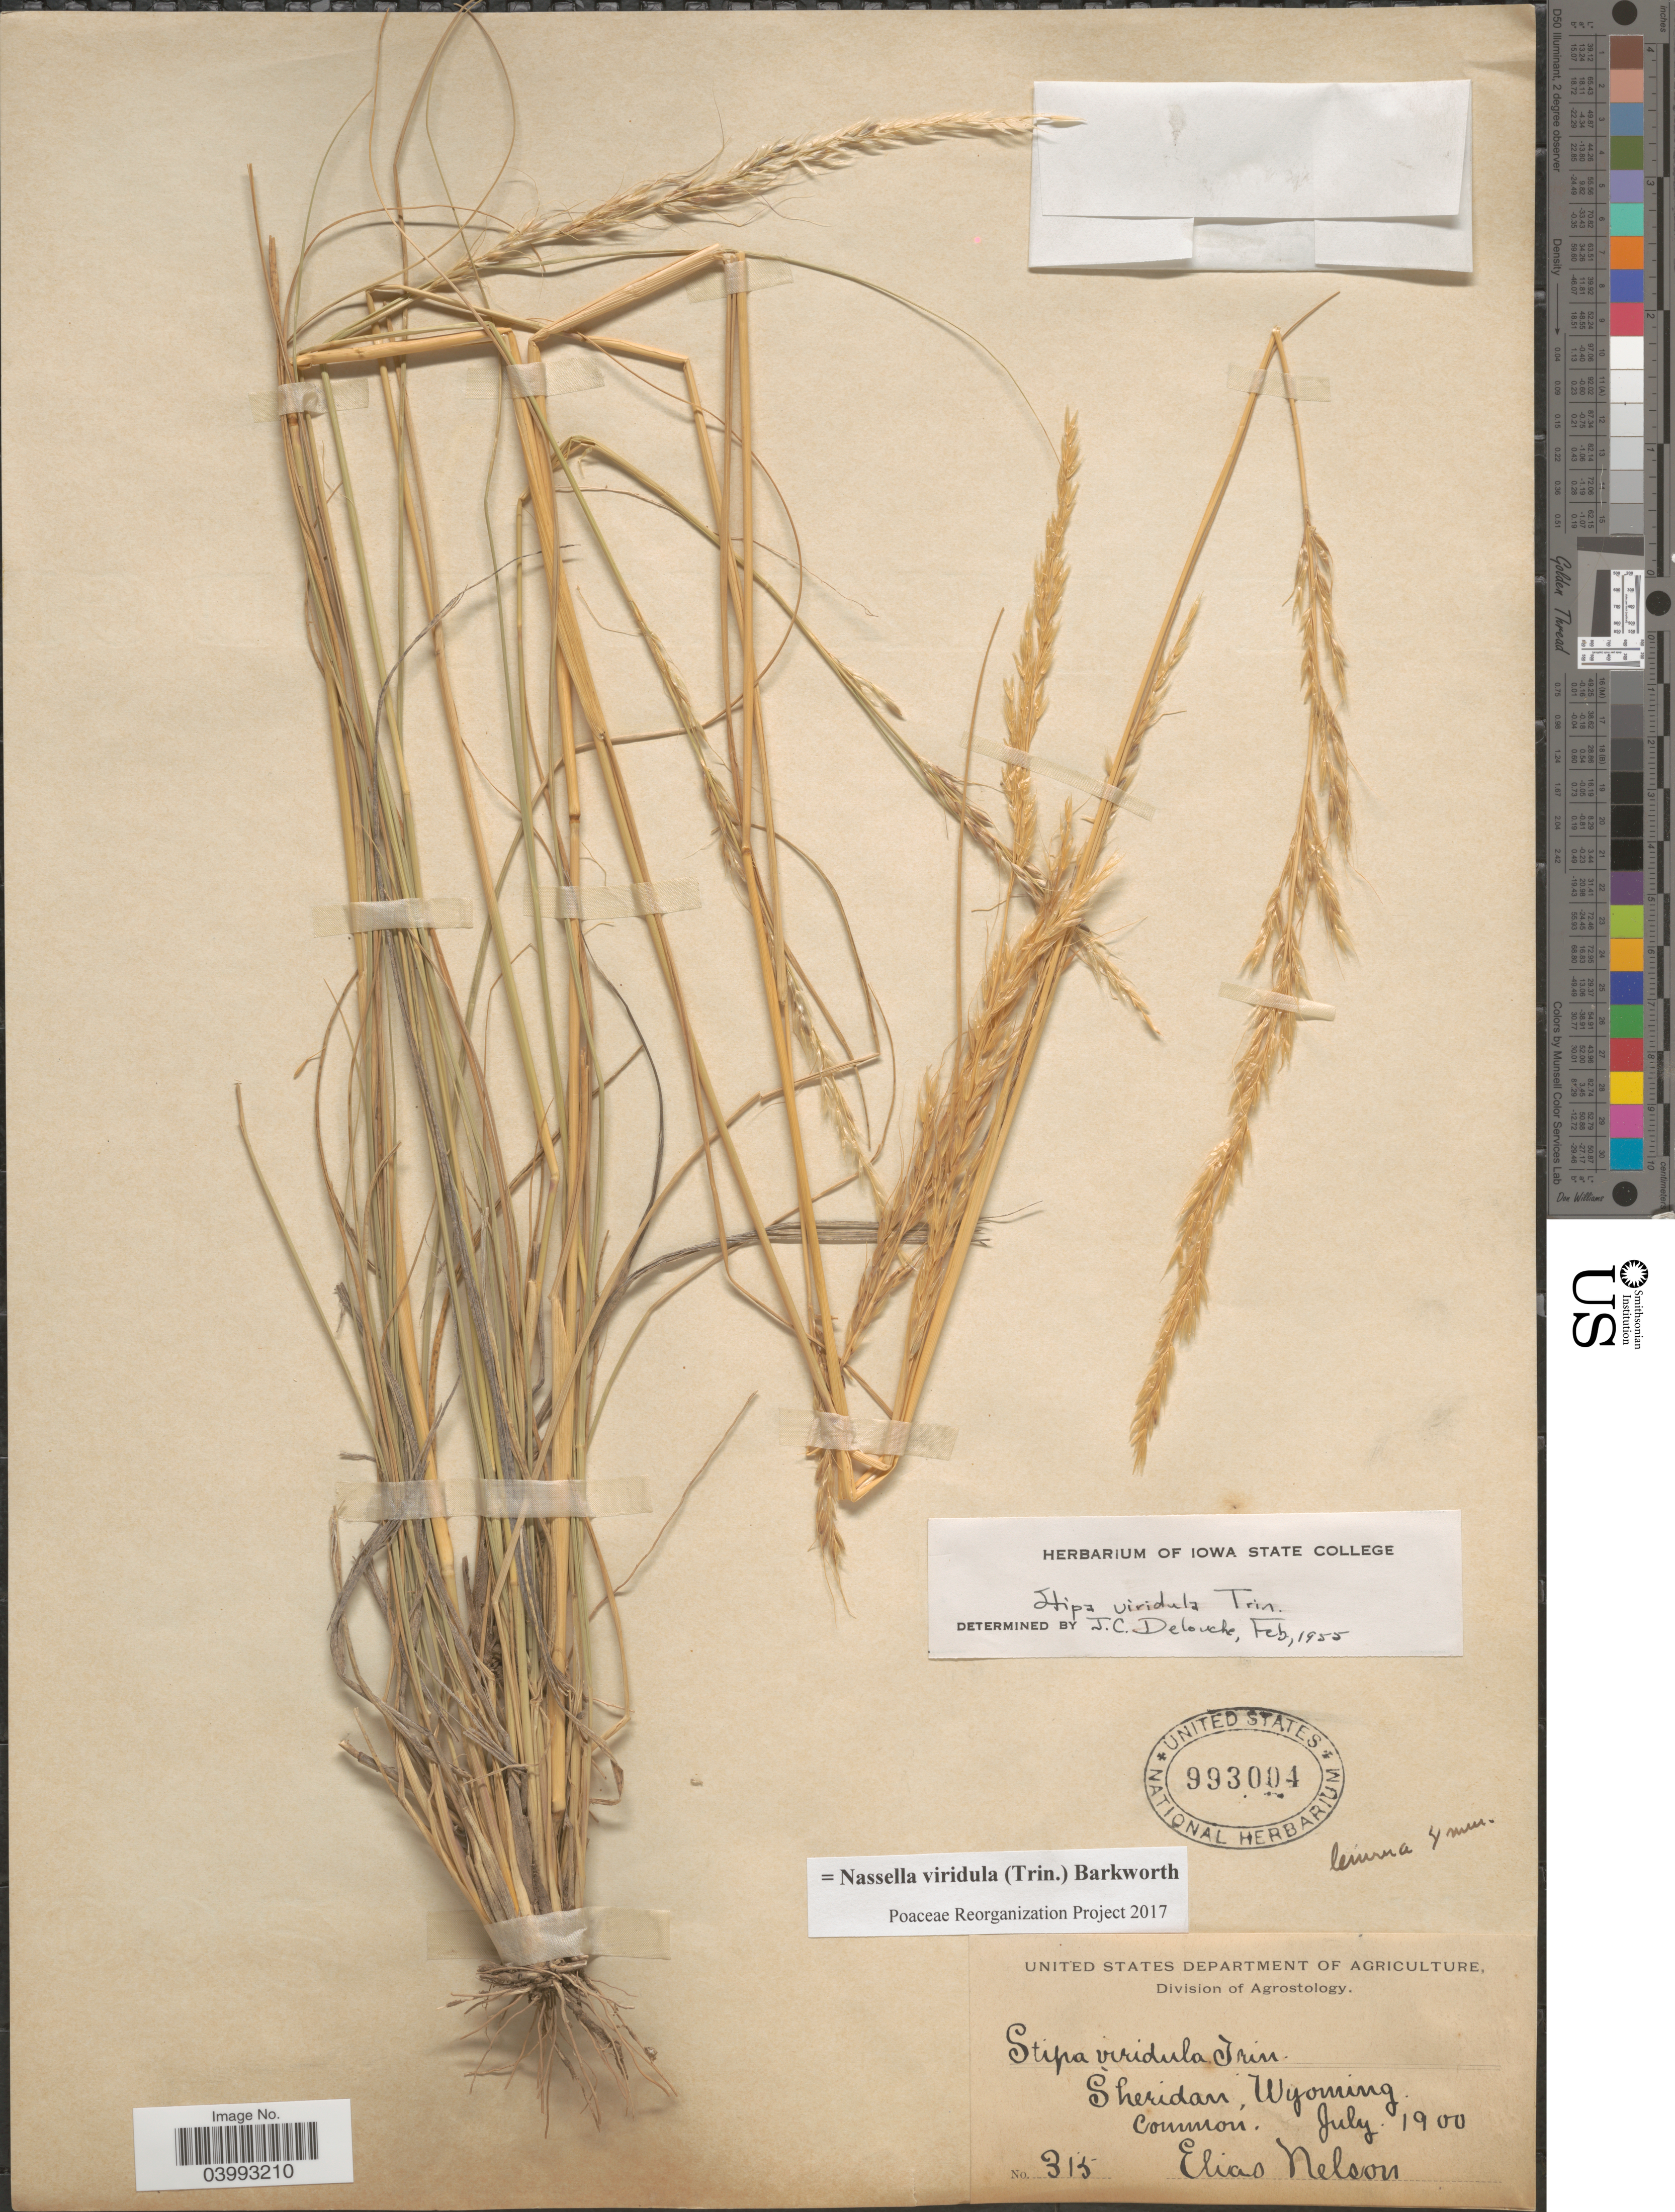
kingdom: Plantae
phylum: Tracheophyta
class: Liliopsida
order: Poales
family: Poaceae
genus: Nassella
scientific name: Nassella viridula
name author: (Trin.) Barkworth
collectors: E. Nelson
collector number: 315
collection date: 1900-07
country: United States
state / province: Wyoming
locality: Sheridan.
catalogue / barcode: US 993004